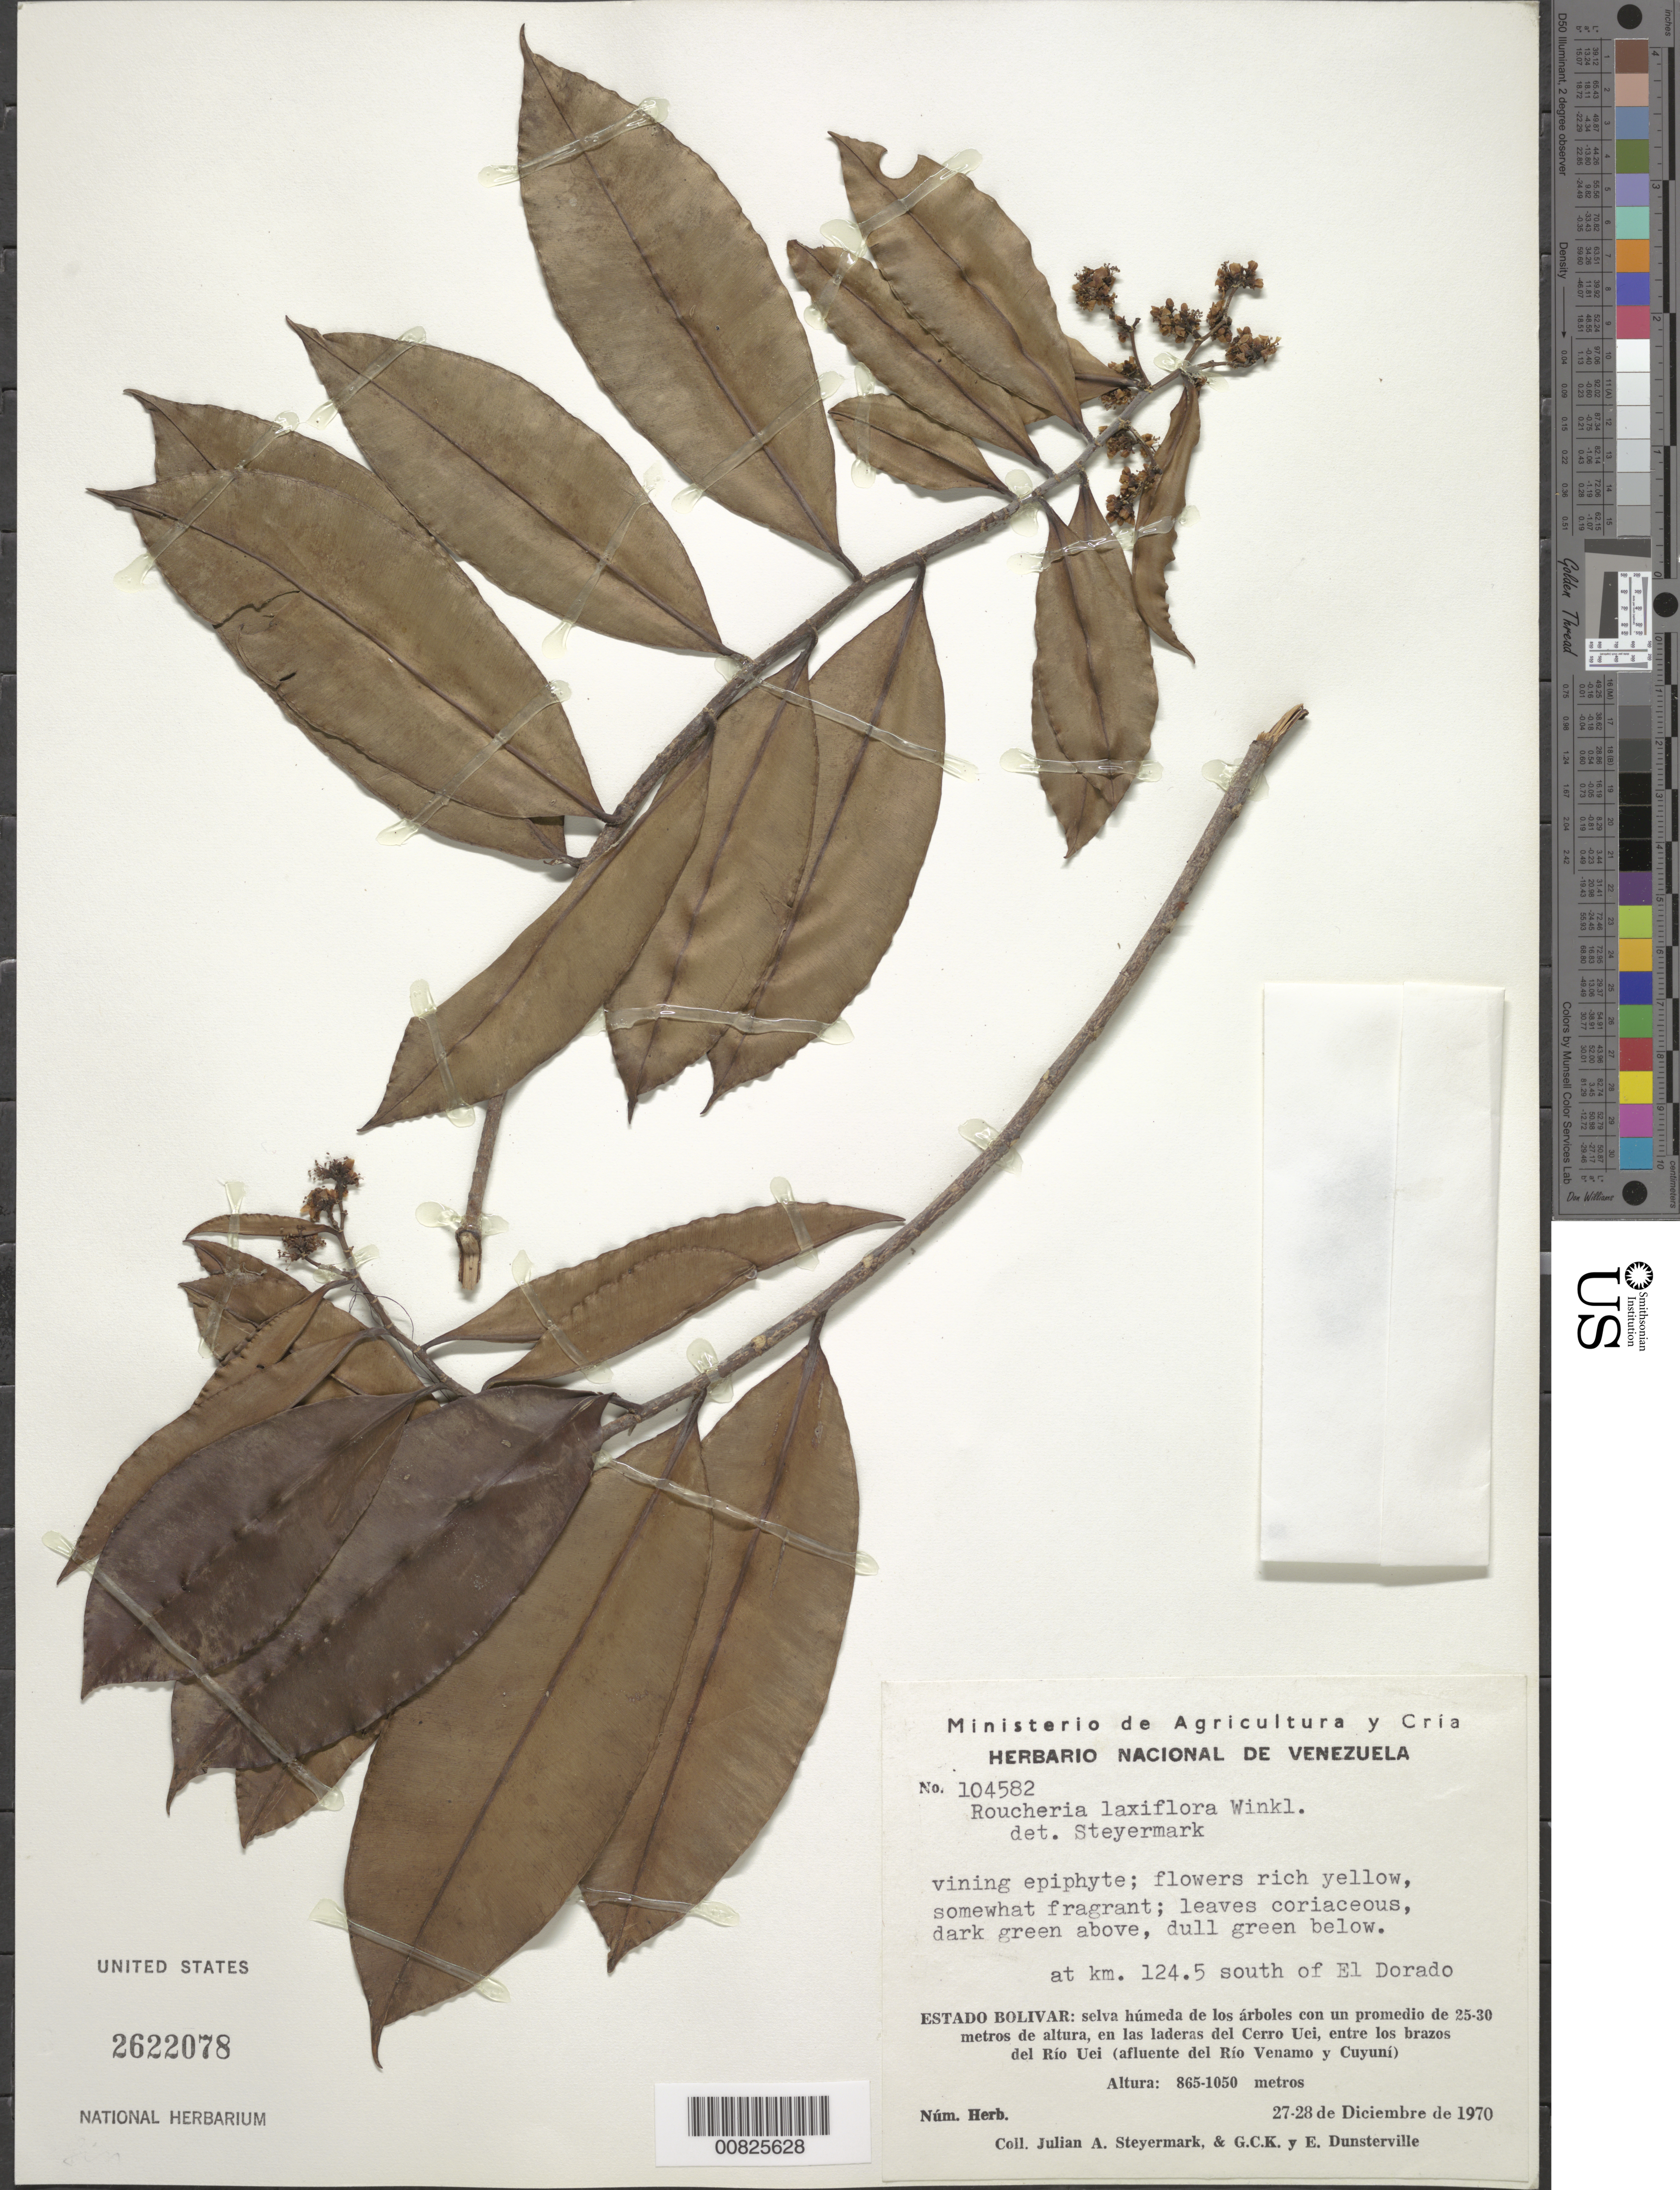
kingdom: Plantae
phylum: Tracheophyta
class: Magnoliopsida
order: Malpighiales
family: Linaceae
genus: Roucheria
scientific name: Roucheria laxiflora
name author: H. Winkl.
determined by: Steyermark, Julian A., (VEN)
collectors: J. Steyermark, G. C. K. Dunsterville & E. Dunsterville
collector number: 104582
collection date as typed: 27-Dec-70 to 28-Dec-70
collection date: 1970-12-27/1970-12-28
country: Venezuela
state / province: Bolívar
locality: Cerro Uei, vic. road campamento 125, betw. Luepa & Cerro Venamo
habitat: Selva húmeda de los árboles con un promedio de 25-30m de altura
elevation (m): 865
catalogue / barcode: US 2622078